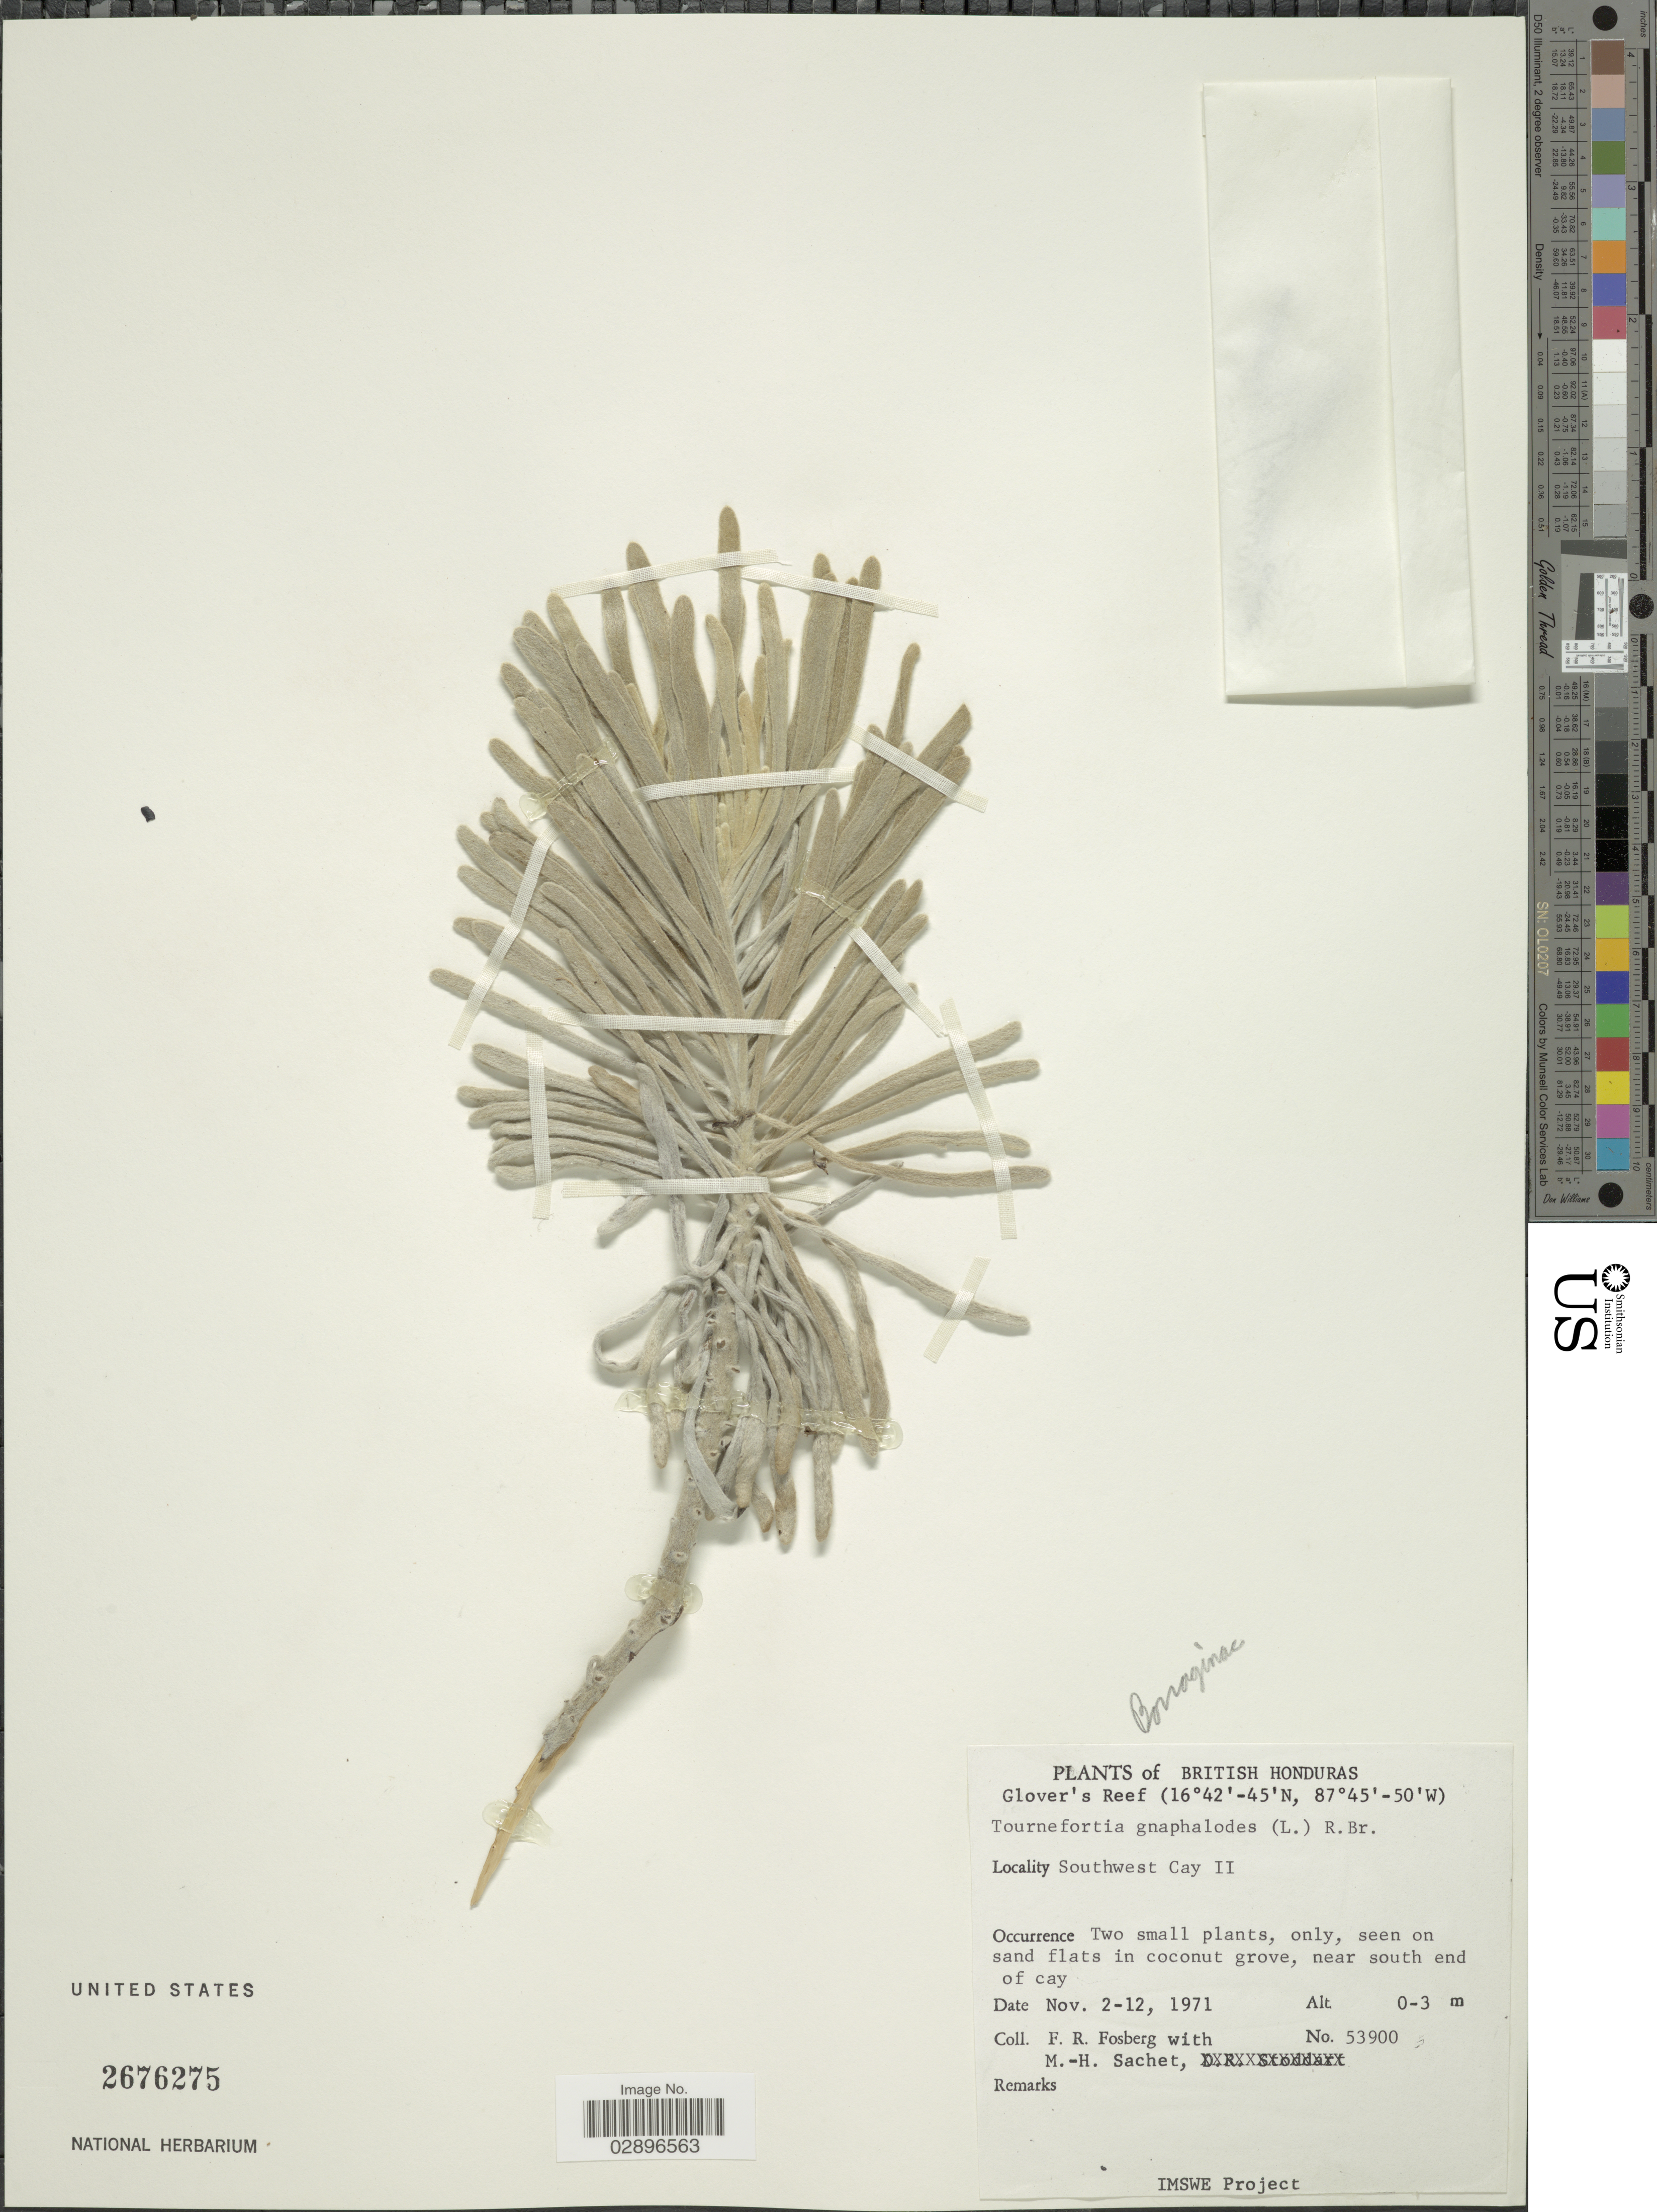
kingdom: Plantae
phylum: Tracheophyta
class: Magnoliopsida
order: Boraginales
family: Heliotropiaceae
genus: Tournefortia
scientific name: Tournefortia gnaphalodes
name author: (L.) R. Br. ex Roem. & Schult.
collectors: F. R. Fosberg & M.-H. Sachet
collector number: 53900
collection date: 1971-11-02/1971-11-12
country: Belize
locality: British Honduras. Glover's Reef. Southwest Cay II.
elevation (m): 0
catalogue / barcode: US 2676275